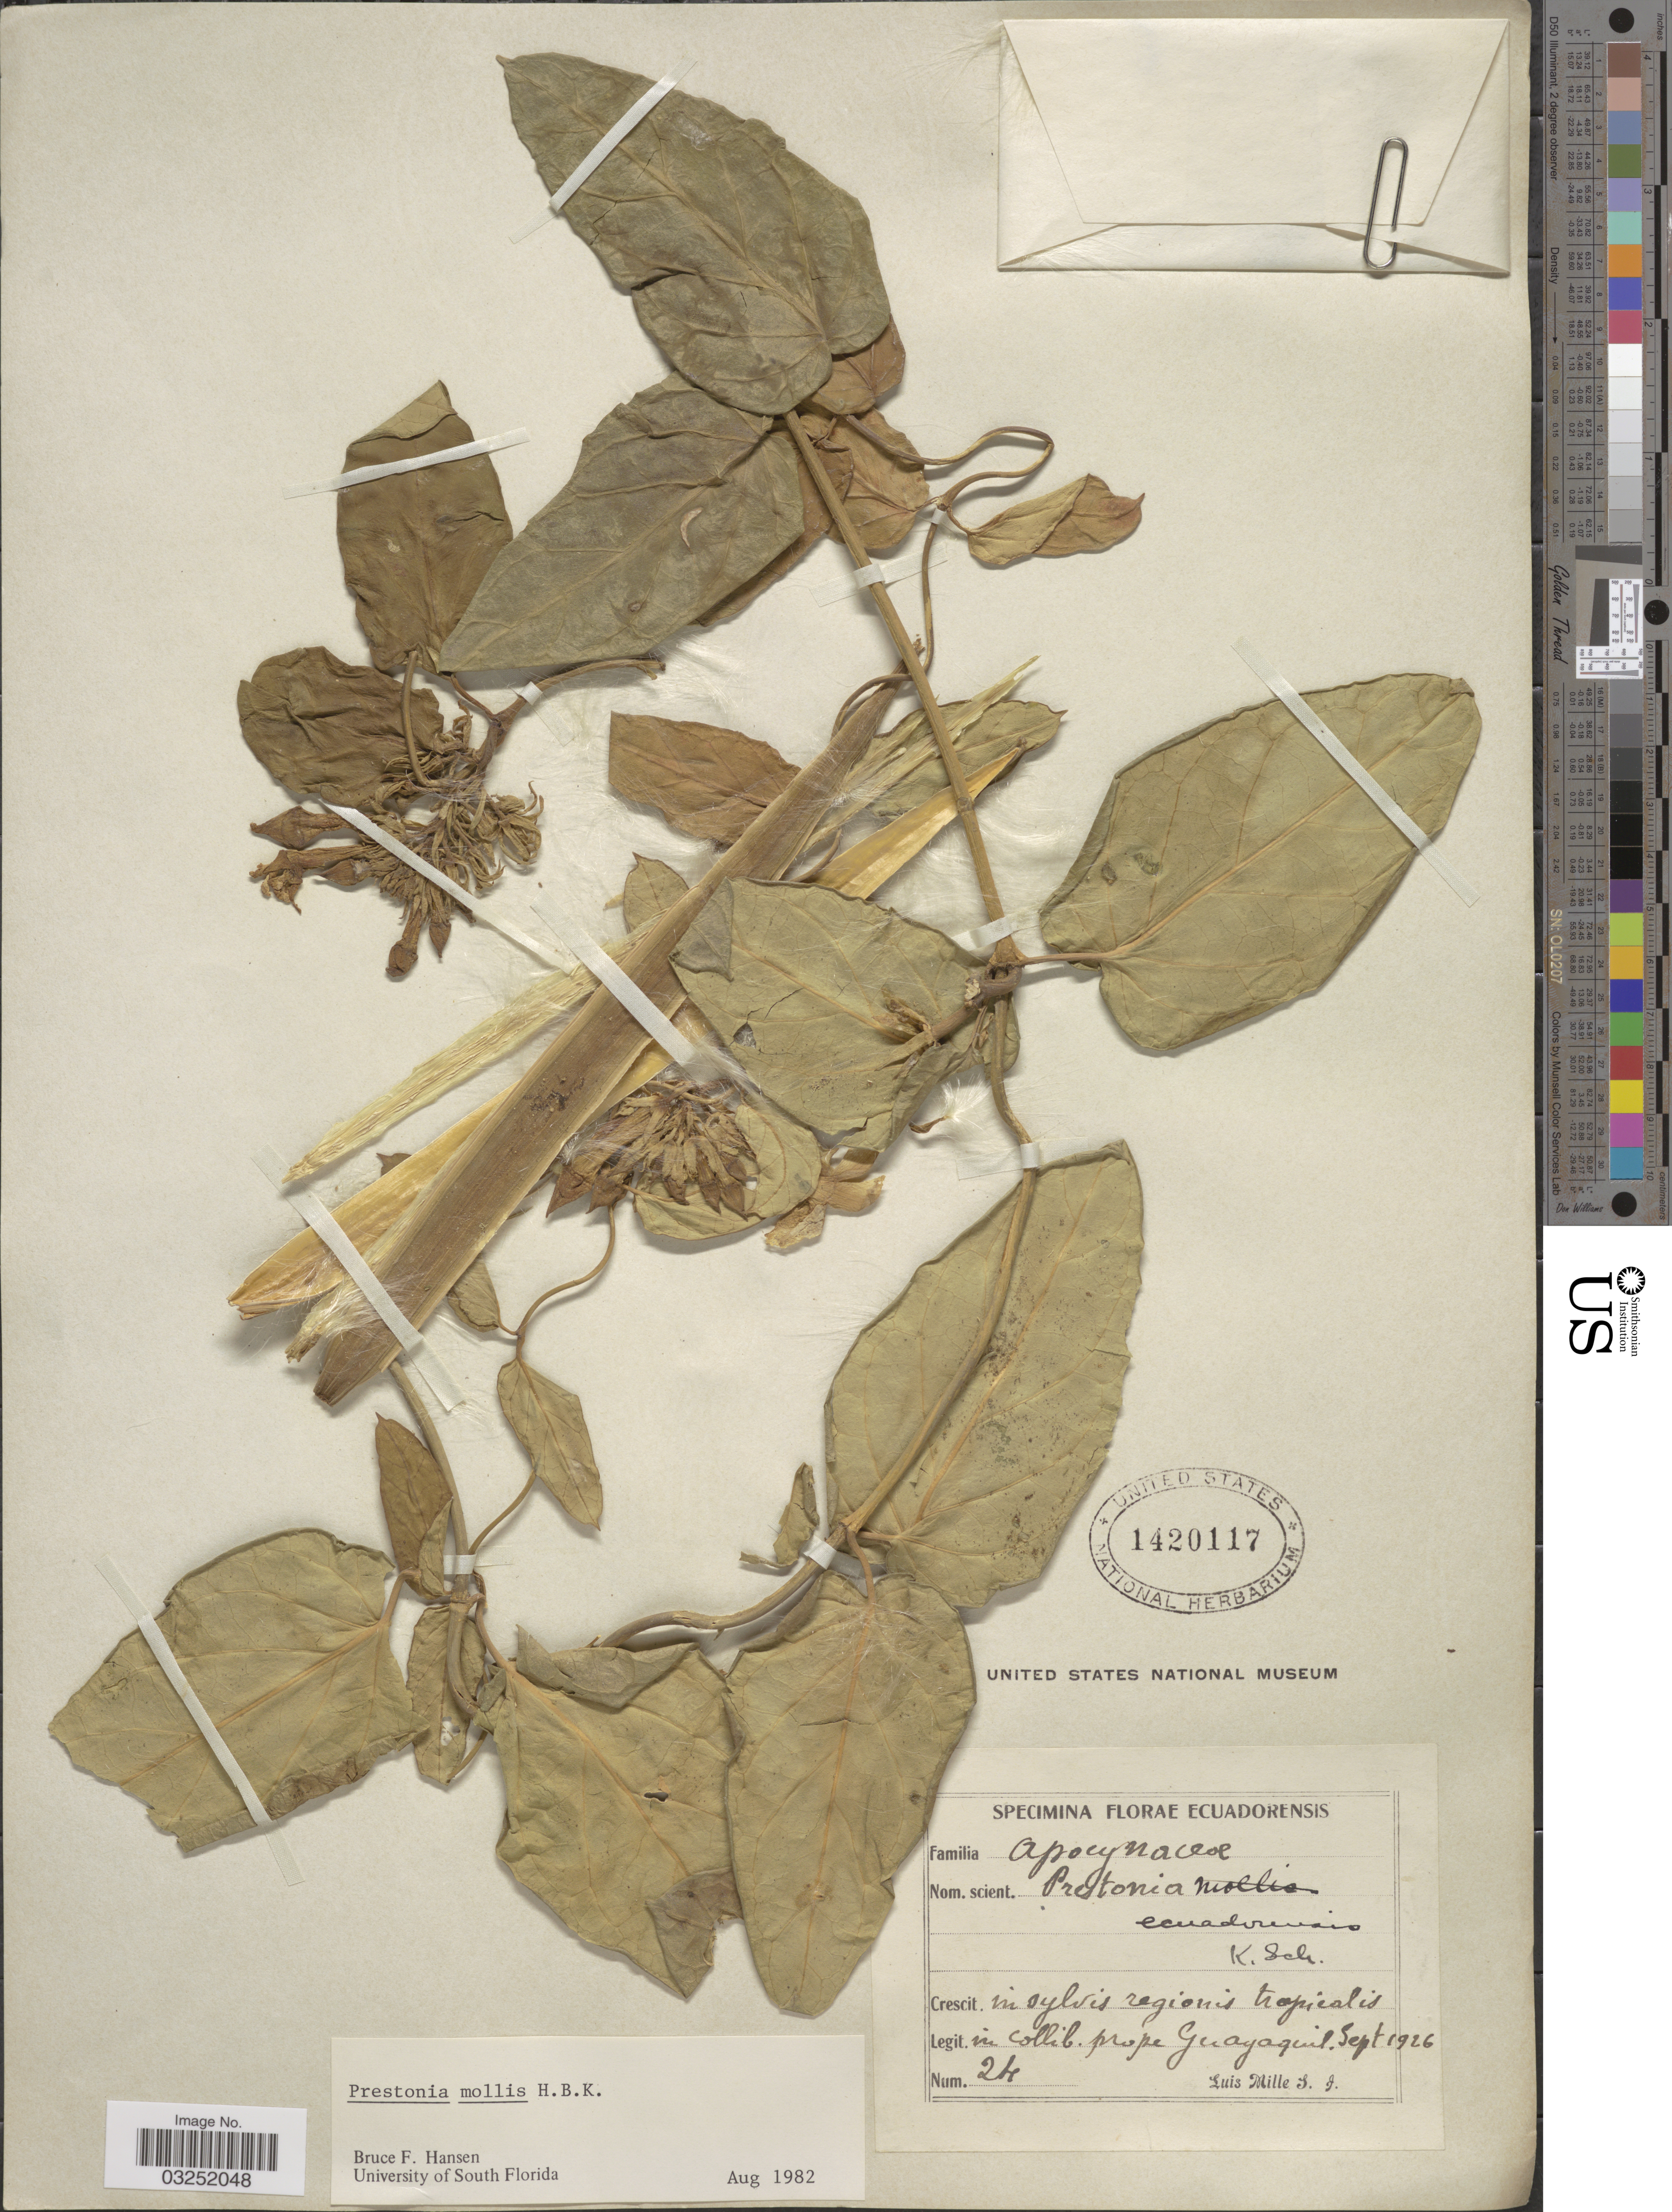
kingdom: Plantae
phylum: Tracheophyta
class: Magnoliopsida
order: Gentianales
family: Apocynaceae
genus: Prestonia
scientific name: Prestonia mollis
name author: Kunth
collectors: S. Luis Mille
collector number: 24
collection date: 1926-09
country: Ecuador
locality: In collib. prope Guayaquil.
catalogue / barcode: US 1420117